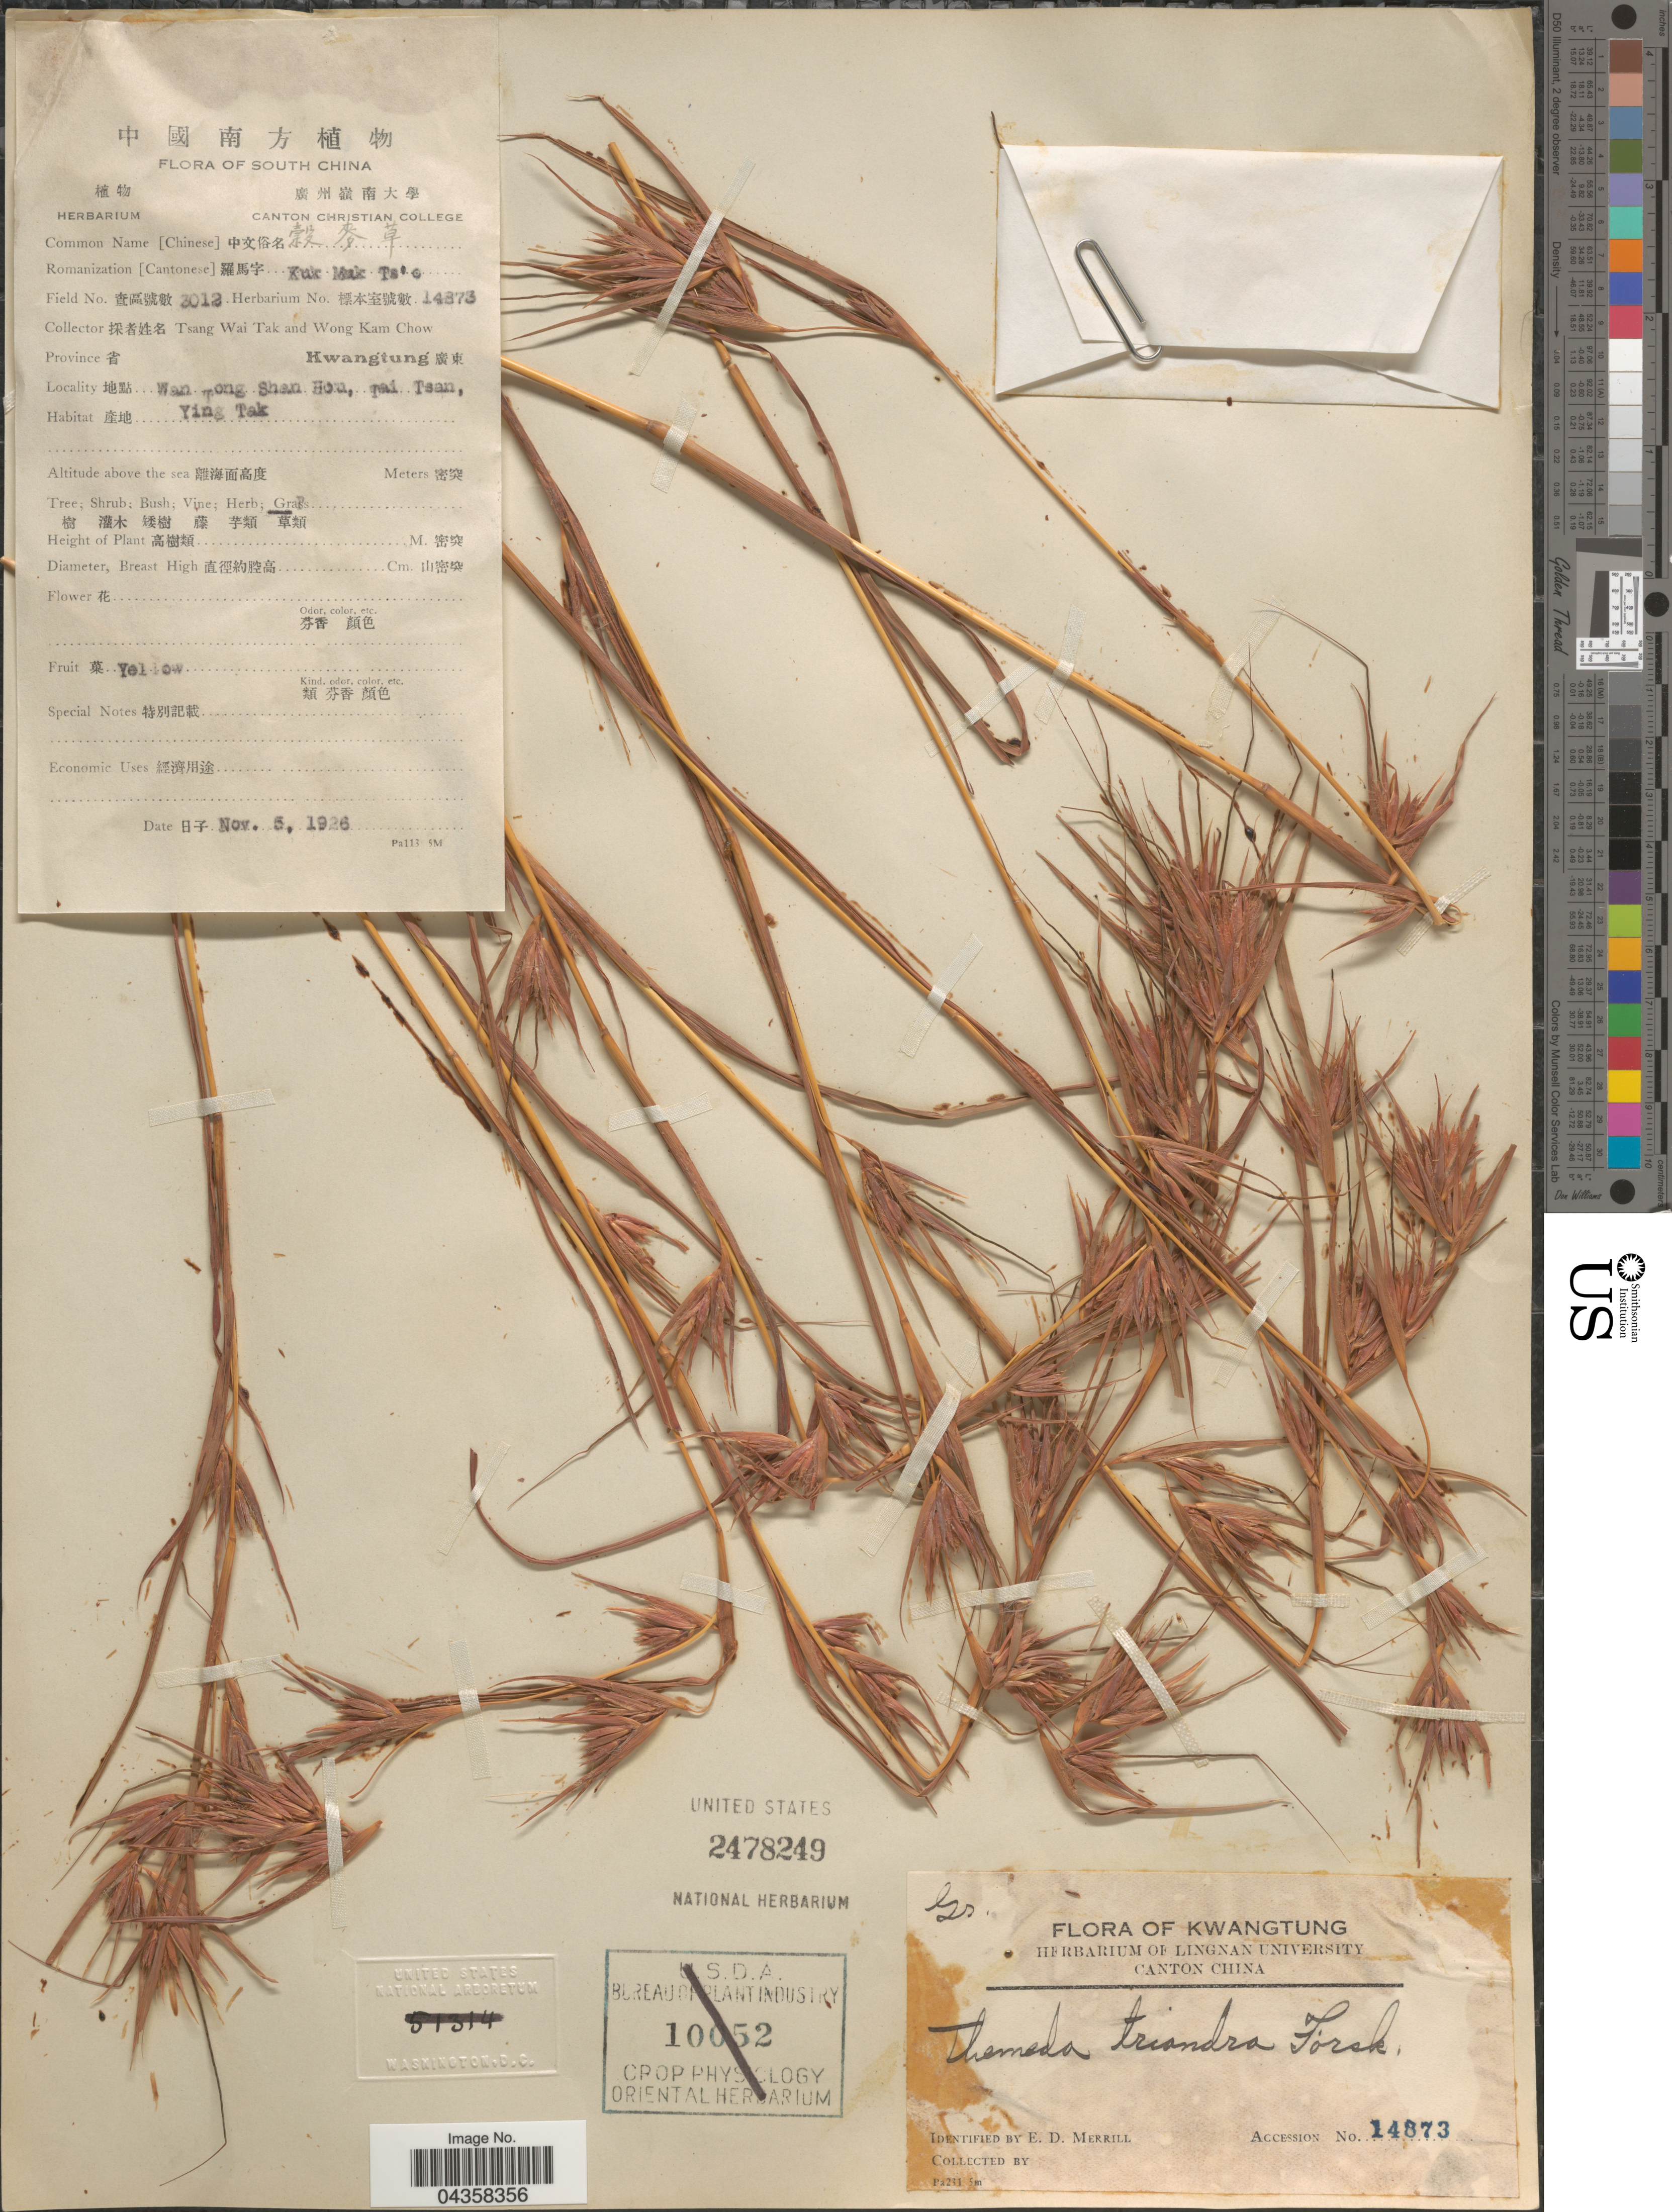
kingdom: Plantae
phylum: Tracheophyta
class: Liliopsida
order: Poales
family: Poaceae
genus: Themeda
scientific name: Themeda triandra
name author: Forssk.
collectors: W. T. Tsang & W. Chow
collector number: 14873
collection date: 1926-11-05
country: China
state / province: Guangdong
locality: X Kwangtung x. Wan Tong Shan Hoa, Tai Tsan.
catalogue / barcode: US 2478249